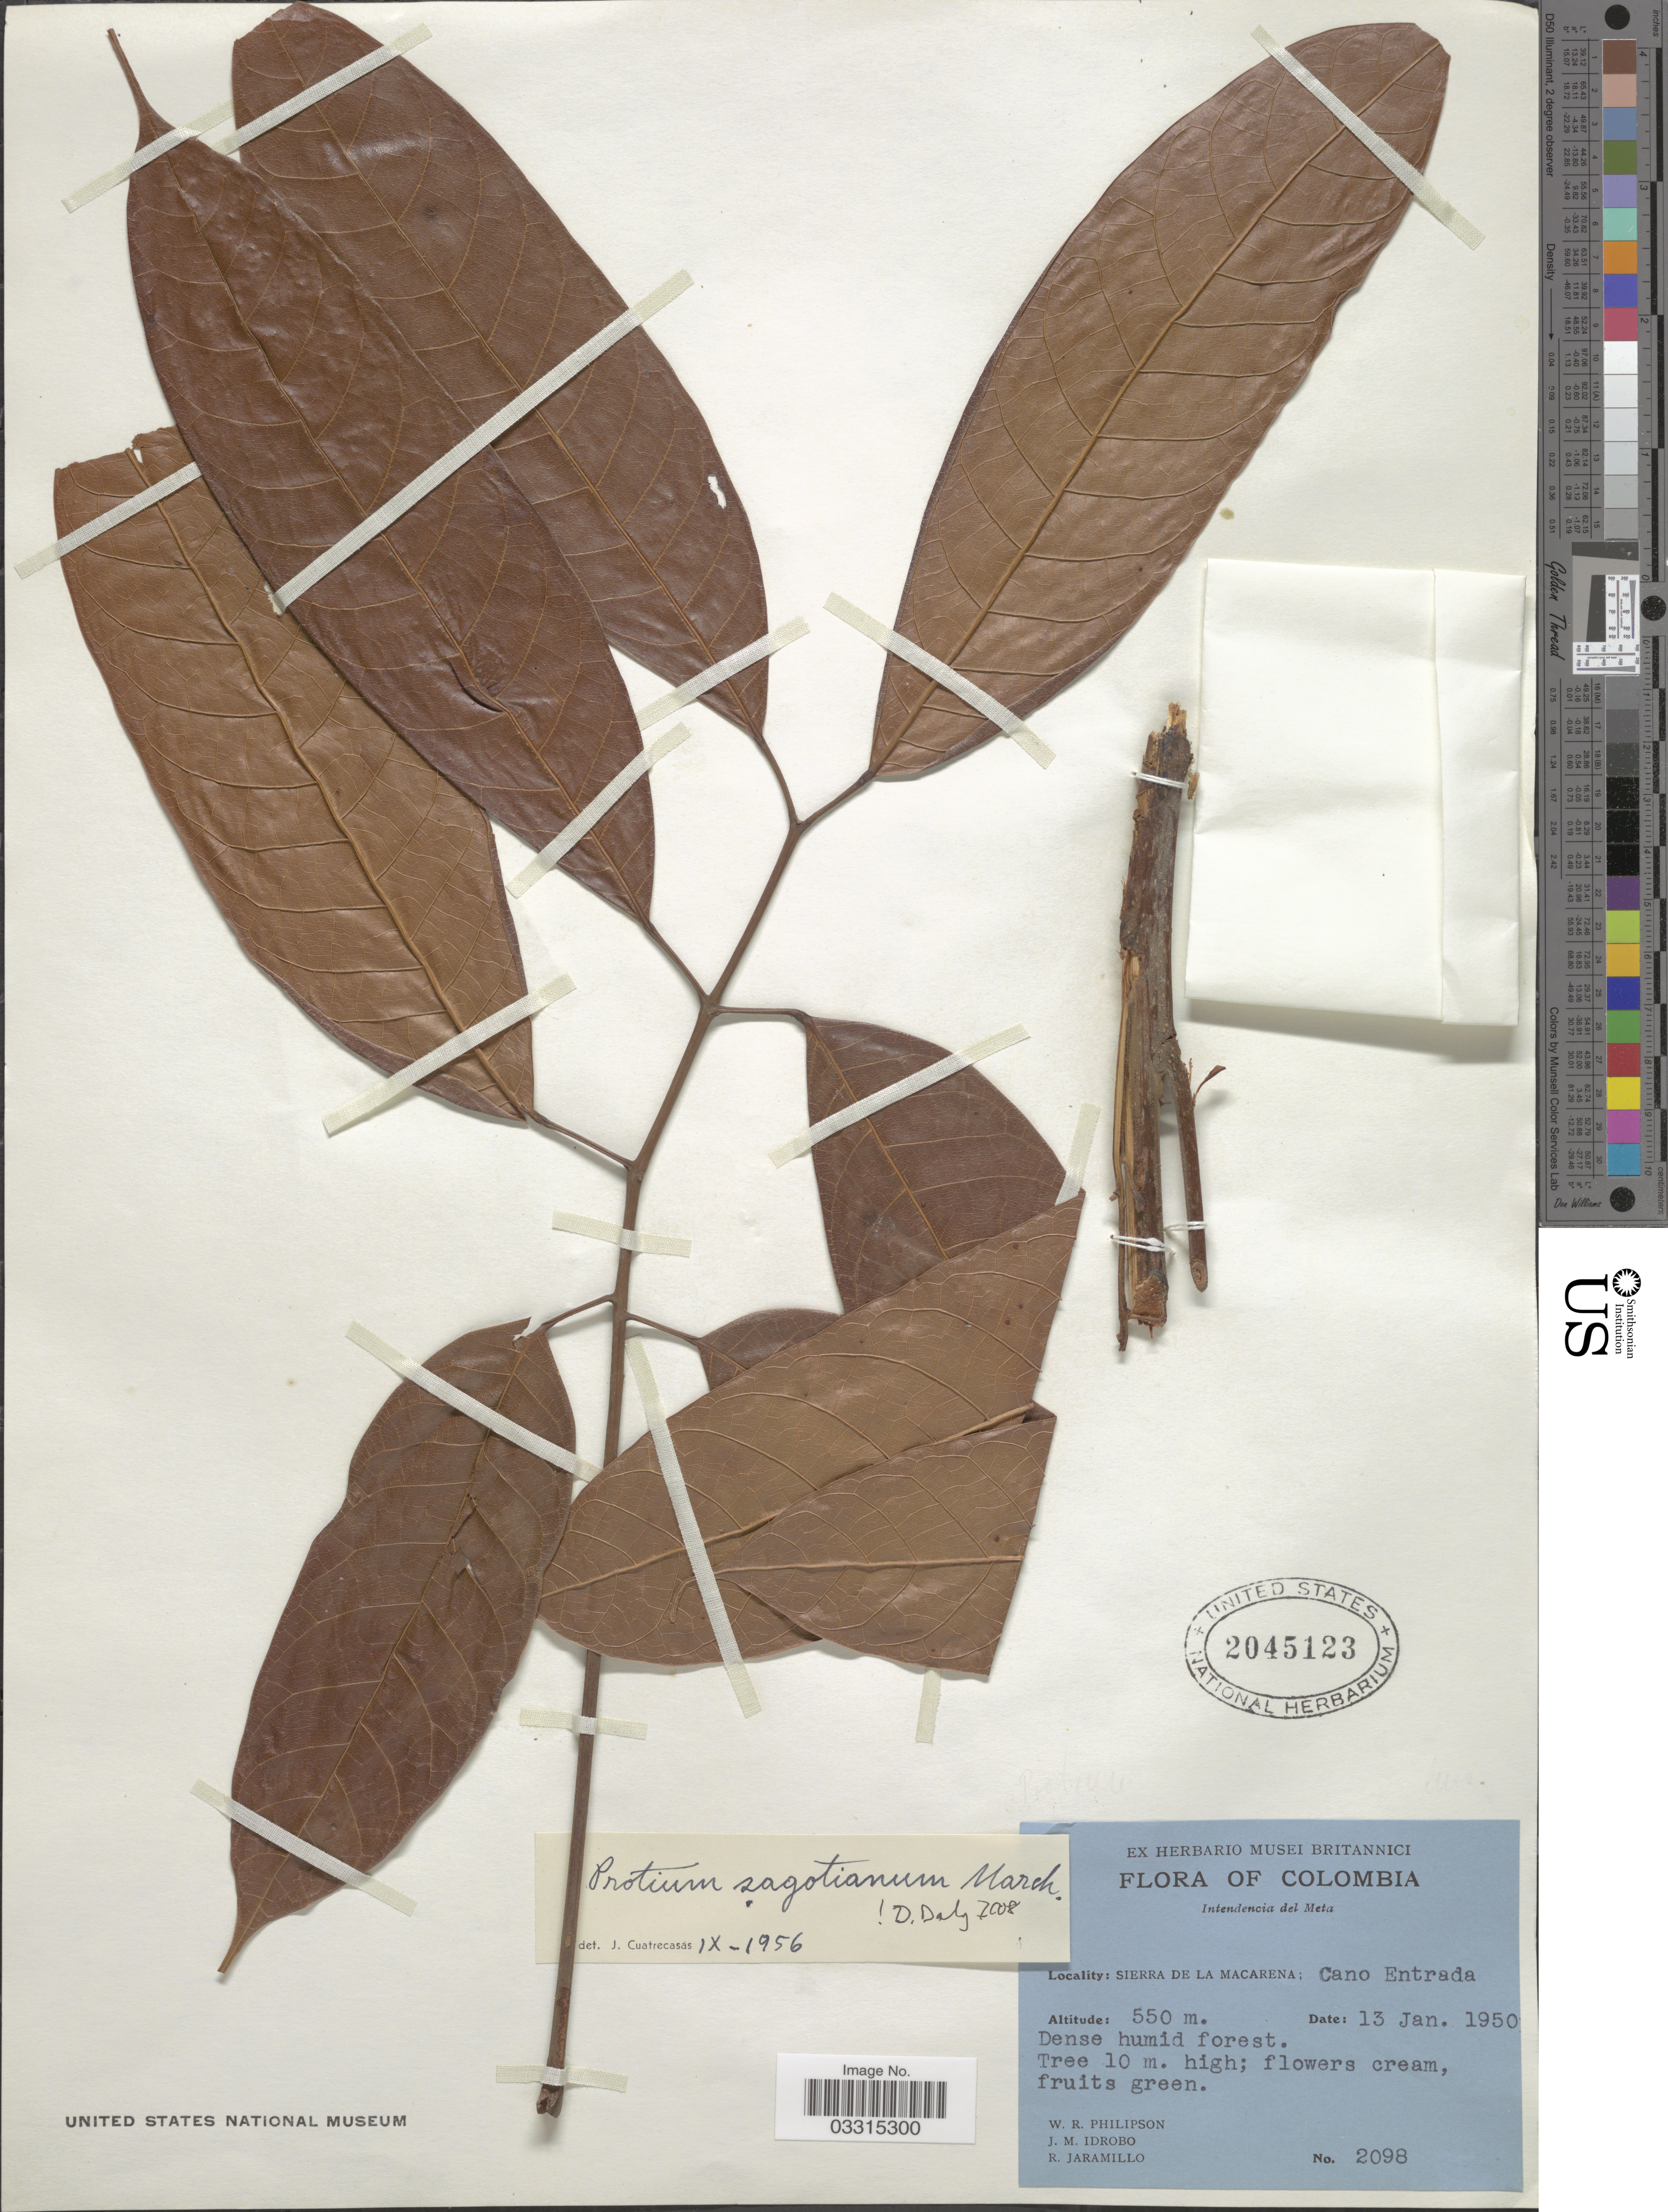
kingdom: Plantae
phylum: Tracheophyta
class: Magnoliopsida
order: Sapindales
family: Burseraceae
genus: Protium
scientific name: Protium sagotianum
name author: Marchand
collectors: W. R. Philipson, J. M. Idrobo & R. Jaramillo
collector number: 2098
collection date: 1950-01-13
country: Colombia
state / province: Meta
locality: Intendencia del Meta. Sierra de La Macarena; Cano Entrada.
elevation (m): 550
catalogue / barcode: US 2045123